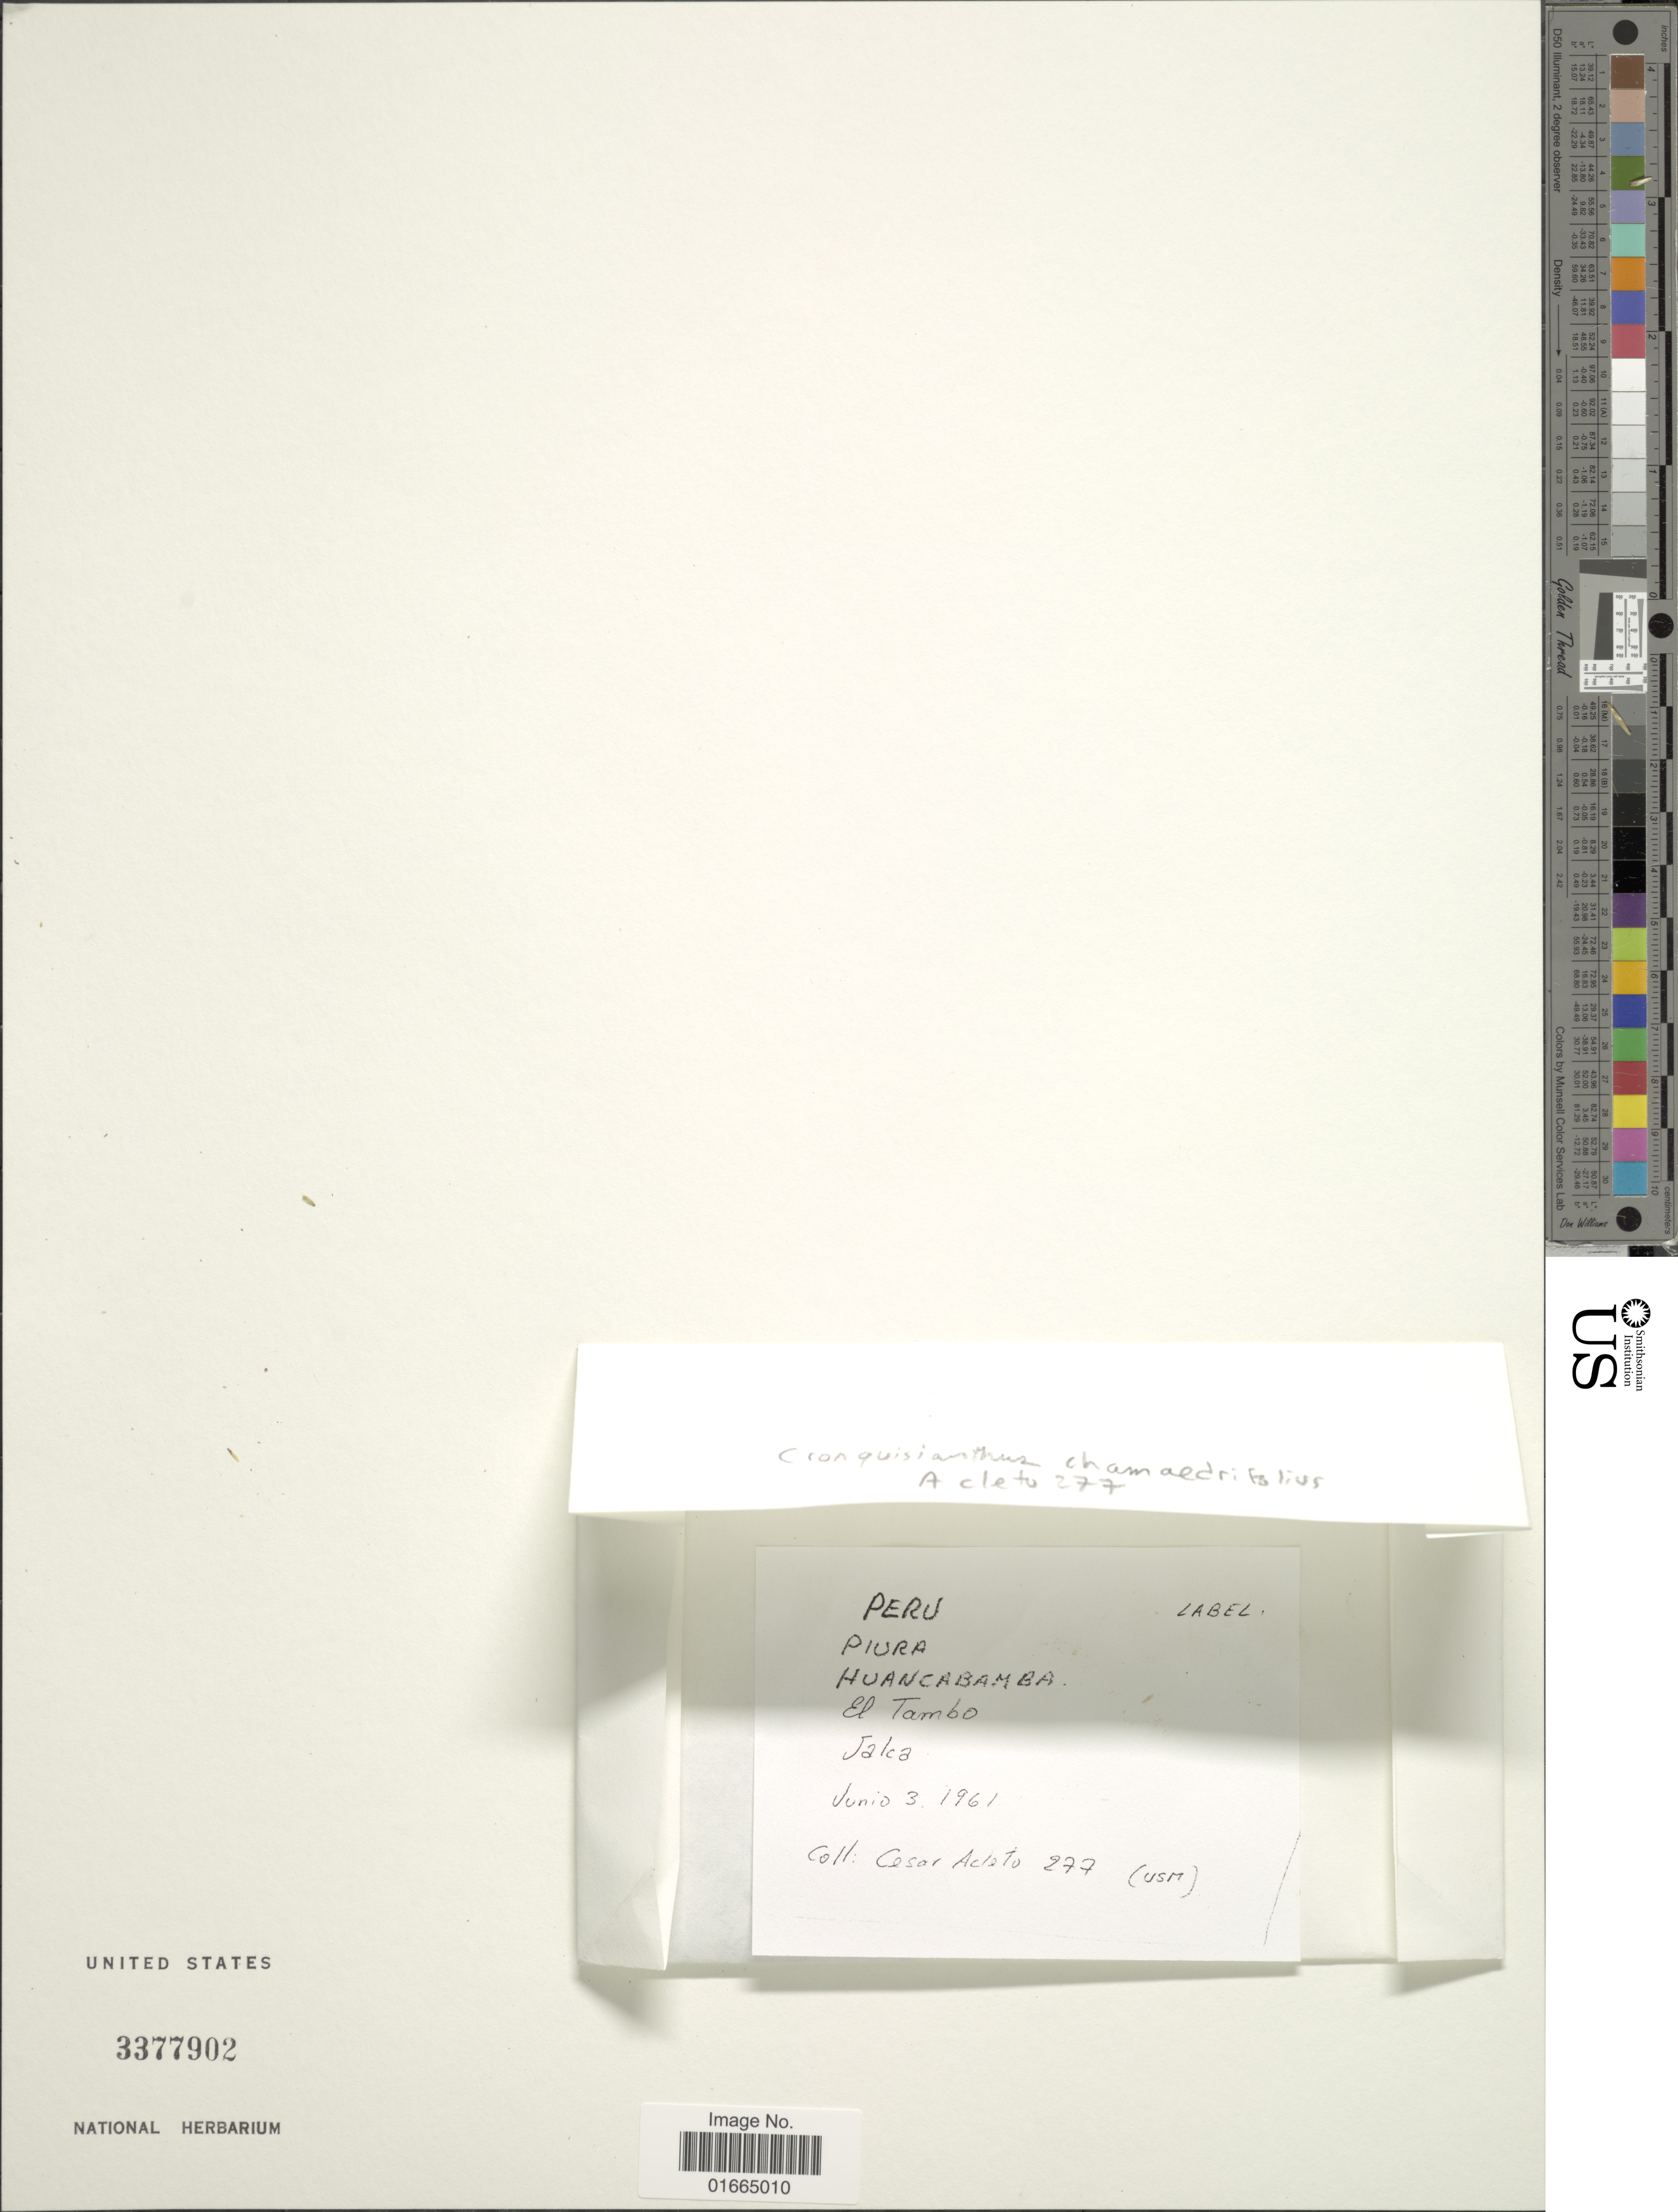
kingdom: Plantae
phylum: Tracheophyta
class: Magnoliopsida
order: Asterales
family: Asteraceae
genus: Cronquistianthus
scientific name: Cronquistianthus chamaedrifolius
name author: (Kunth) R.M. King & H. Rob.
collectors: C. Acleto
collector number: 277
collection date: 1961-06-03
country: Peru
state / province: Piura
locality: Piura. Huancabamba, El Tambo. Jalca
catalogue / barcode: US 3377902